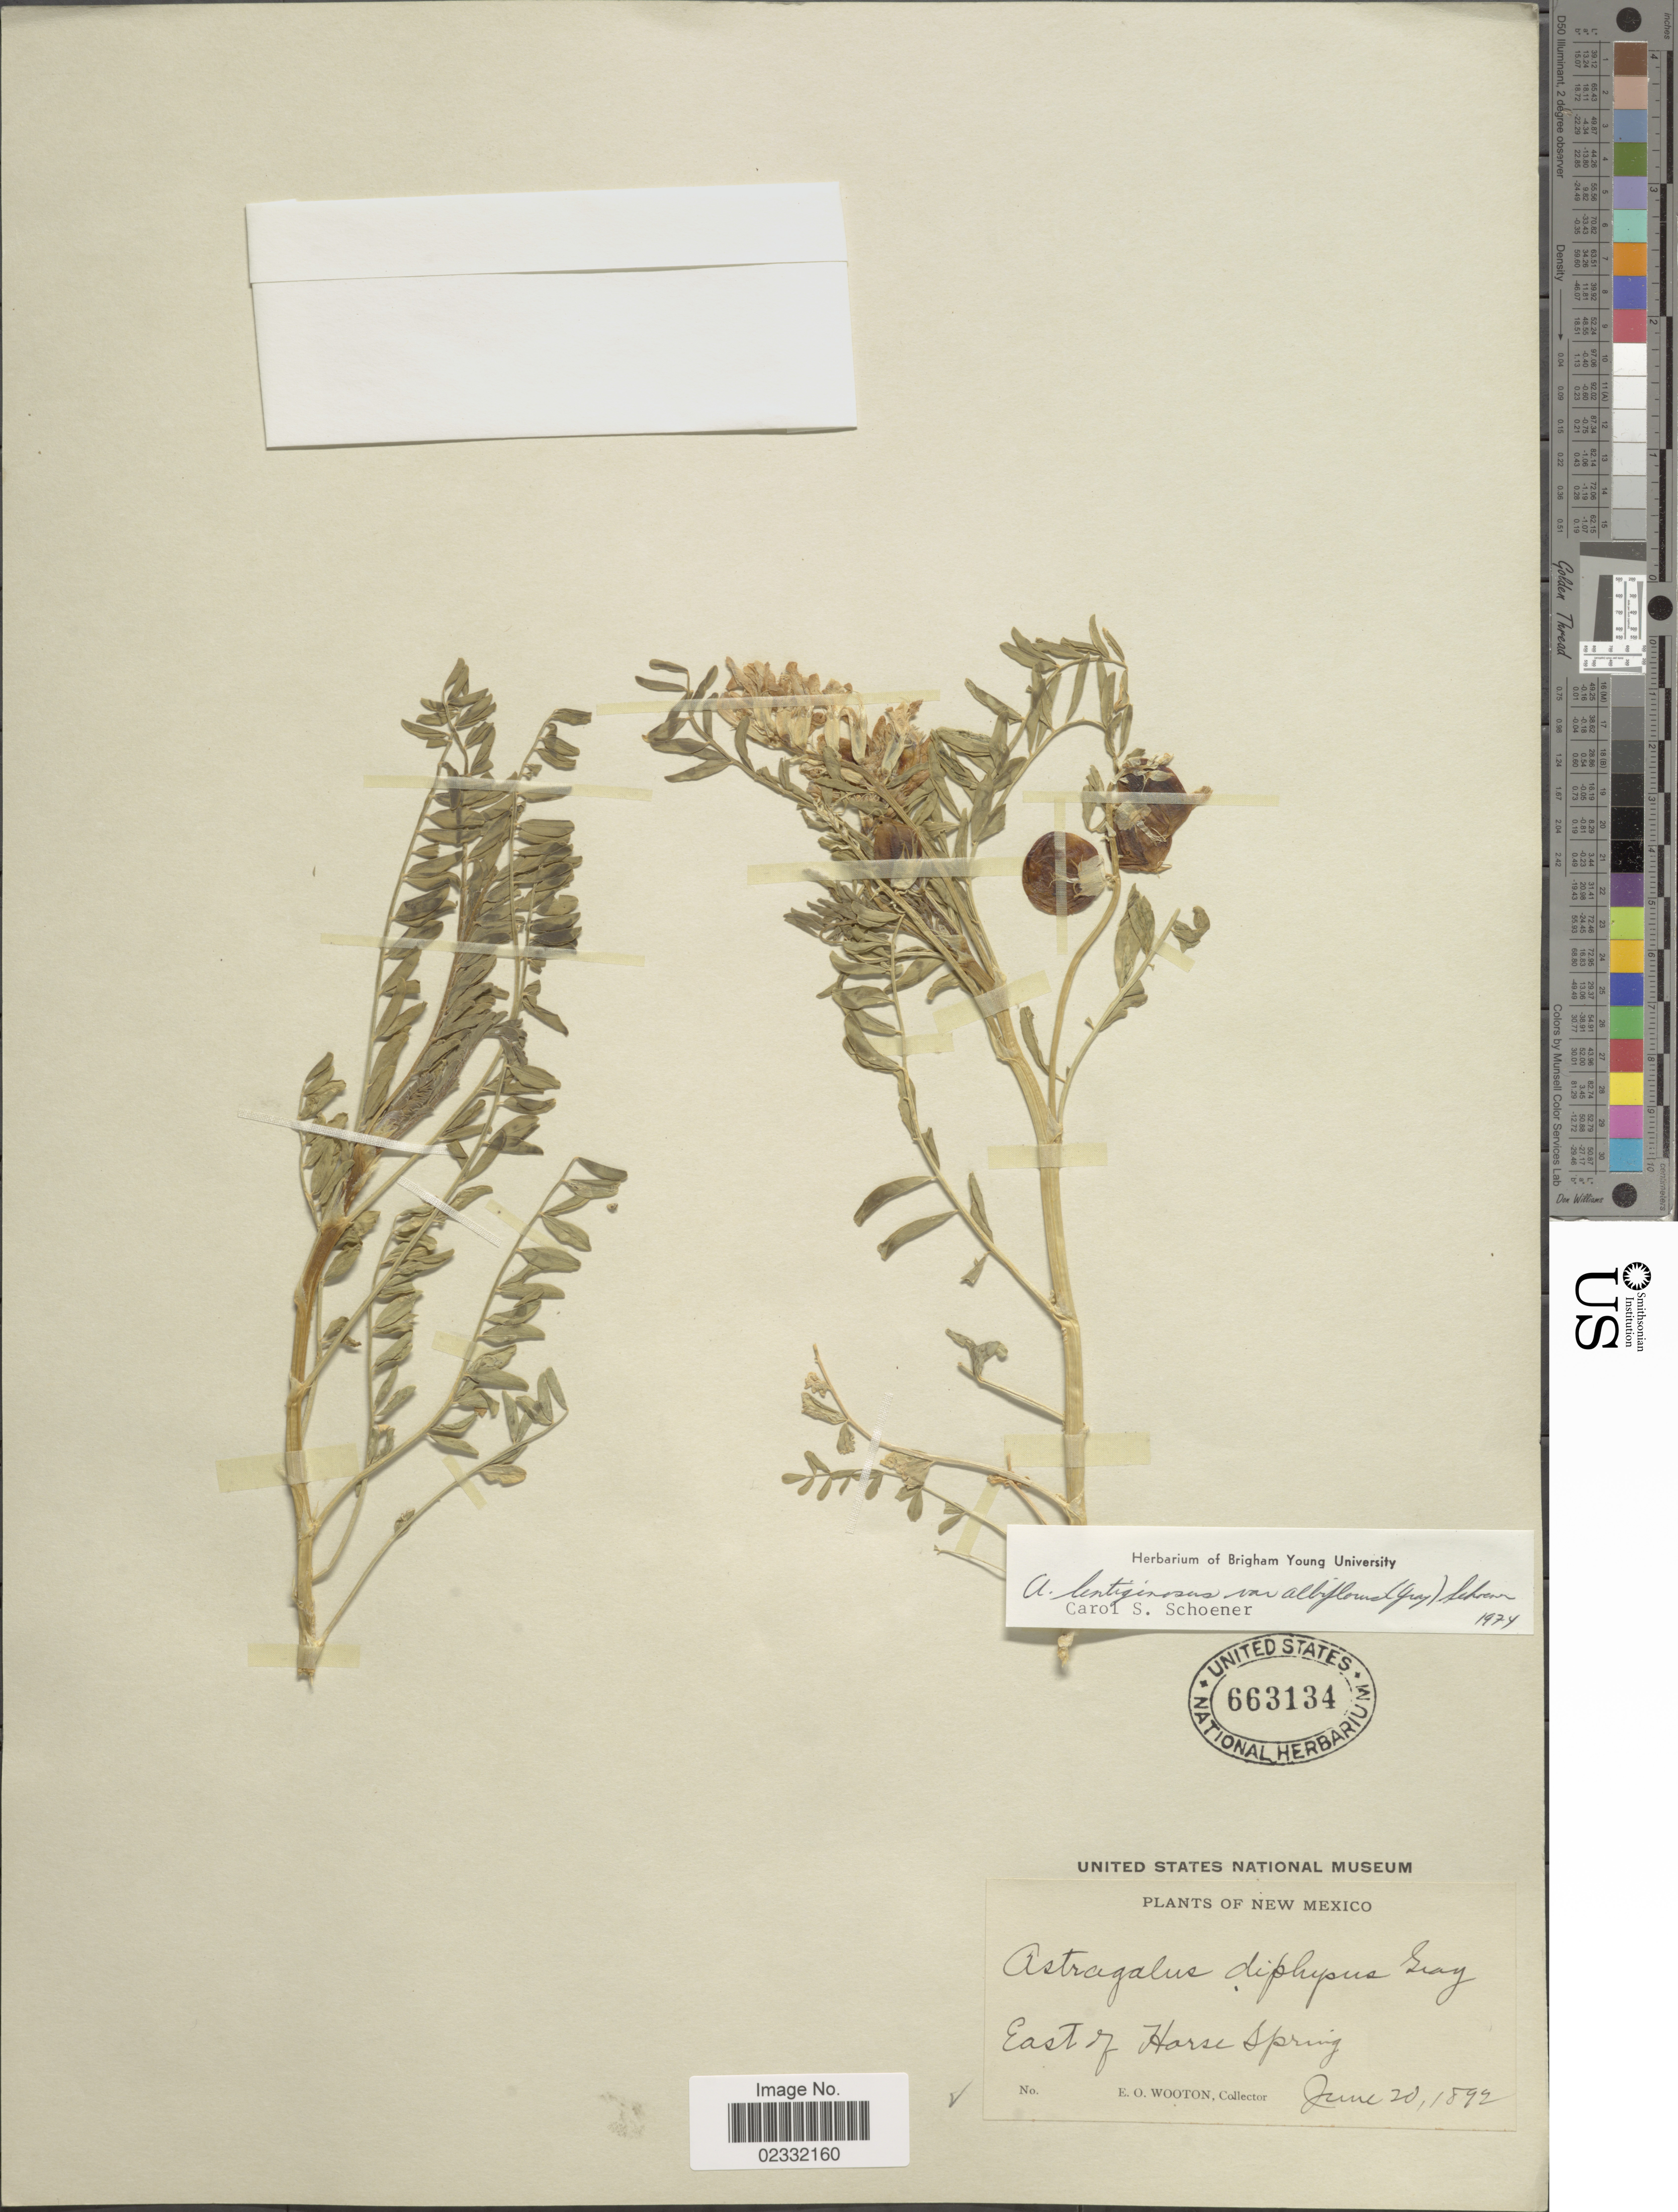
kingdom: Plantae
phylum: Tracheophyta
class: Magnoliopsida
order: Fabales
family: Fabaceae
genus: Astragalus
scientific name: Astragalus lentiginosus var. albiflorus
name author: (A. Gray) Schoener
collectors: E. O. Wooton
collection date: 1892-06-20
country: United States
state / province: New Mexico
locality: East of Horse Spring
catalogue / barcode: US 663134